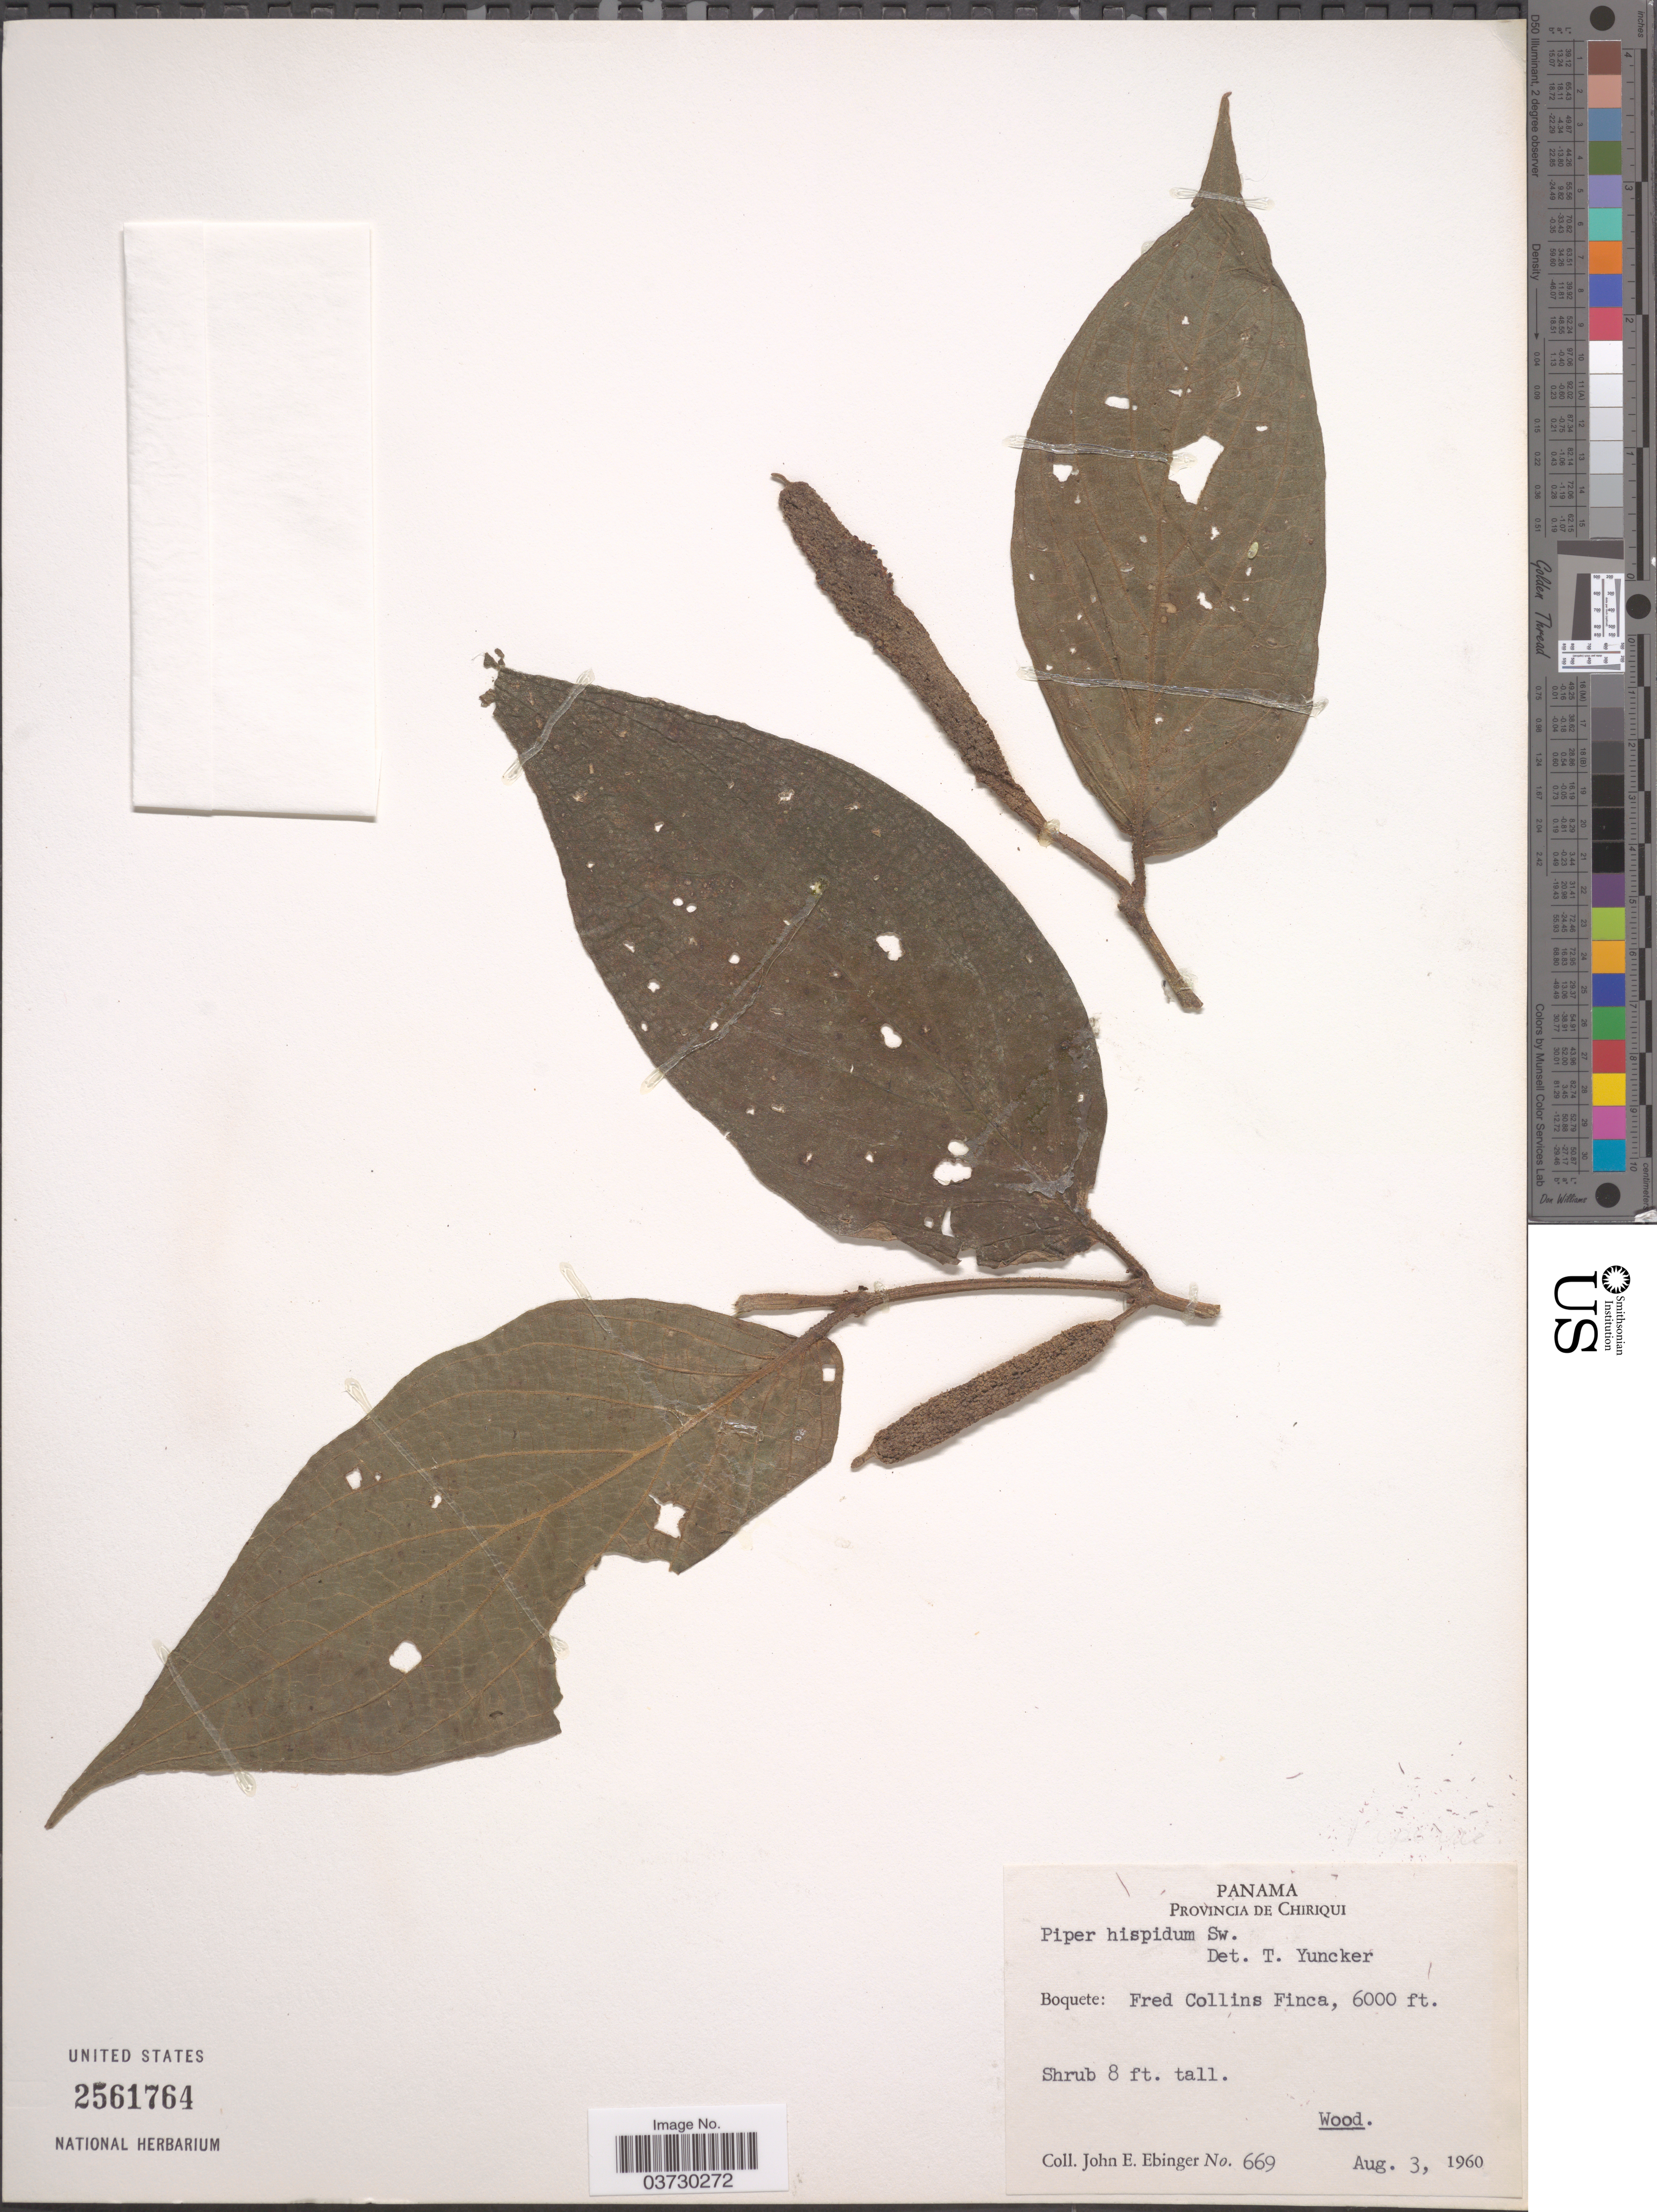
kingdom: Plantae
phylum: Tracheophyta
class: Magnoliopsida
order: Piperales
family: Piperaceae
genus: Piper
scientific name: Piper hispidum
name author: Sw.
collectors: J. Ebinger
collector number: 669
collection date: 1960-08-03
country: Panama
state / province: Chiriqui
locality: Boquete: Fred Collins Finca.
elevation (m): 1829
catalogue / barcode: US 2561764